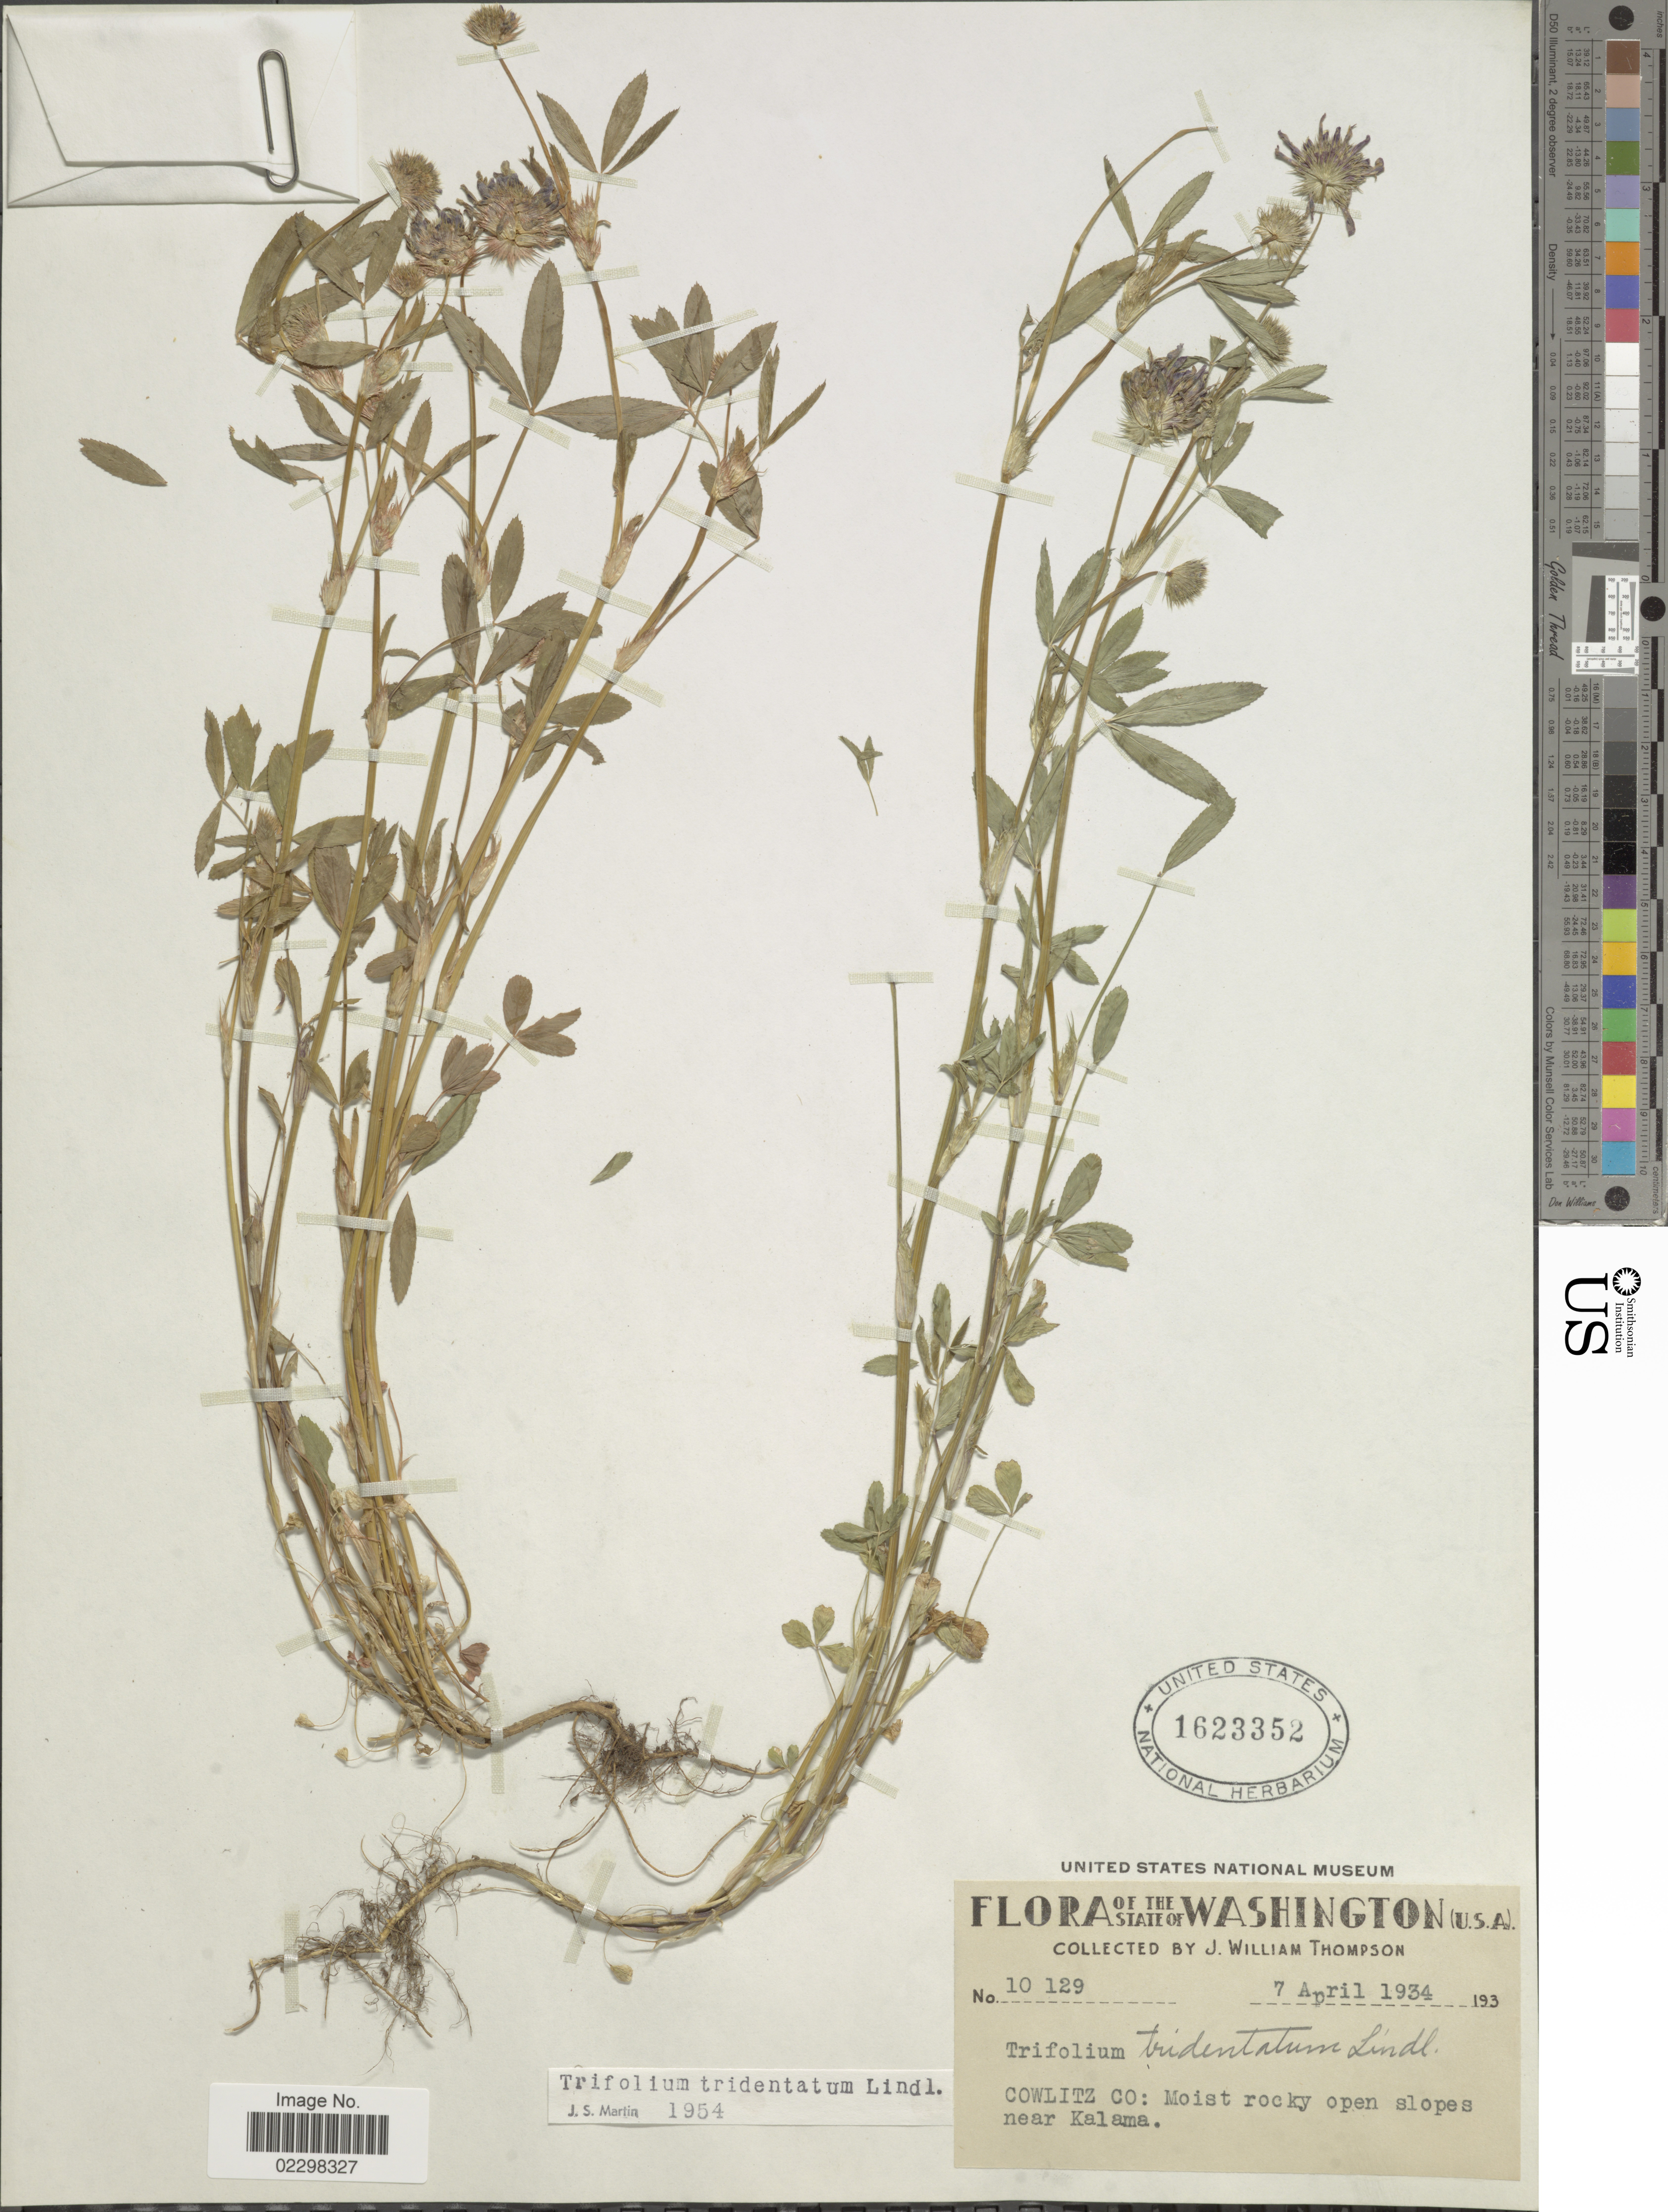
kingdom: Plantae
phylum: Tracheophyta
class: Magnoliopsida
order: Fabales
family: Fabaceae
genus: Trifolium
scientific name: Trifolium tridentatum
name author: Lindl.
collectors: J. W. Thompson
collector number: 10129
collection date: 1934-04-07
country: United States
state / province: Washington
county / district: Cowlitz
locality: Washington, Cowlitz Co: Moist rocky open slopes near Kalama.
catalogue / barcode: US 1623352